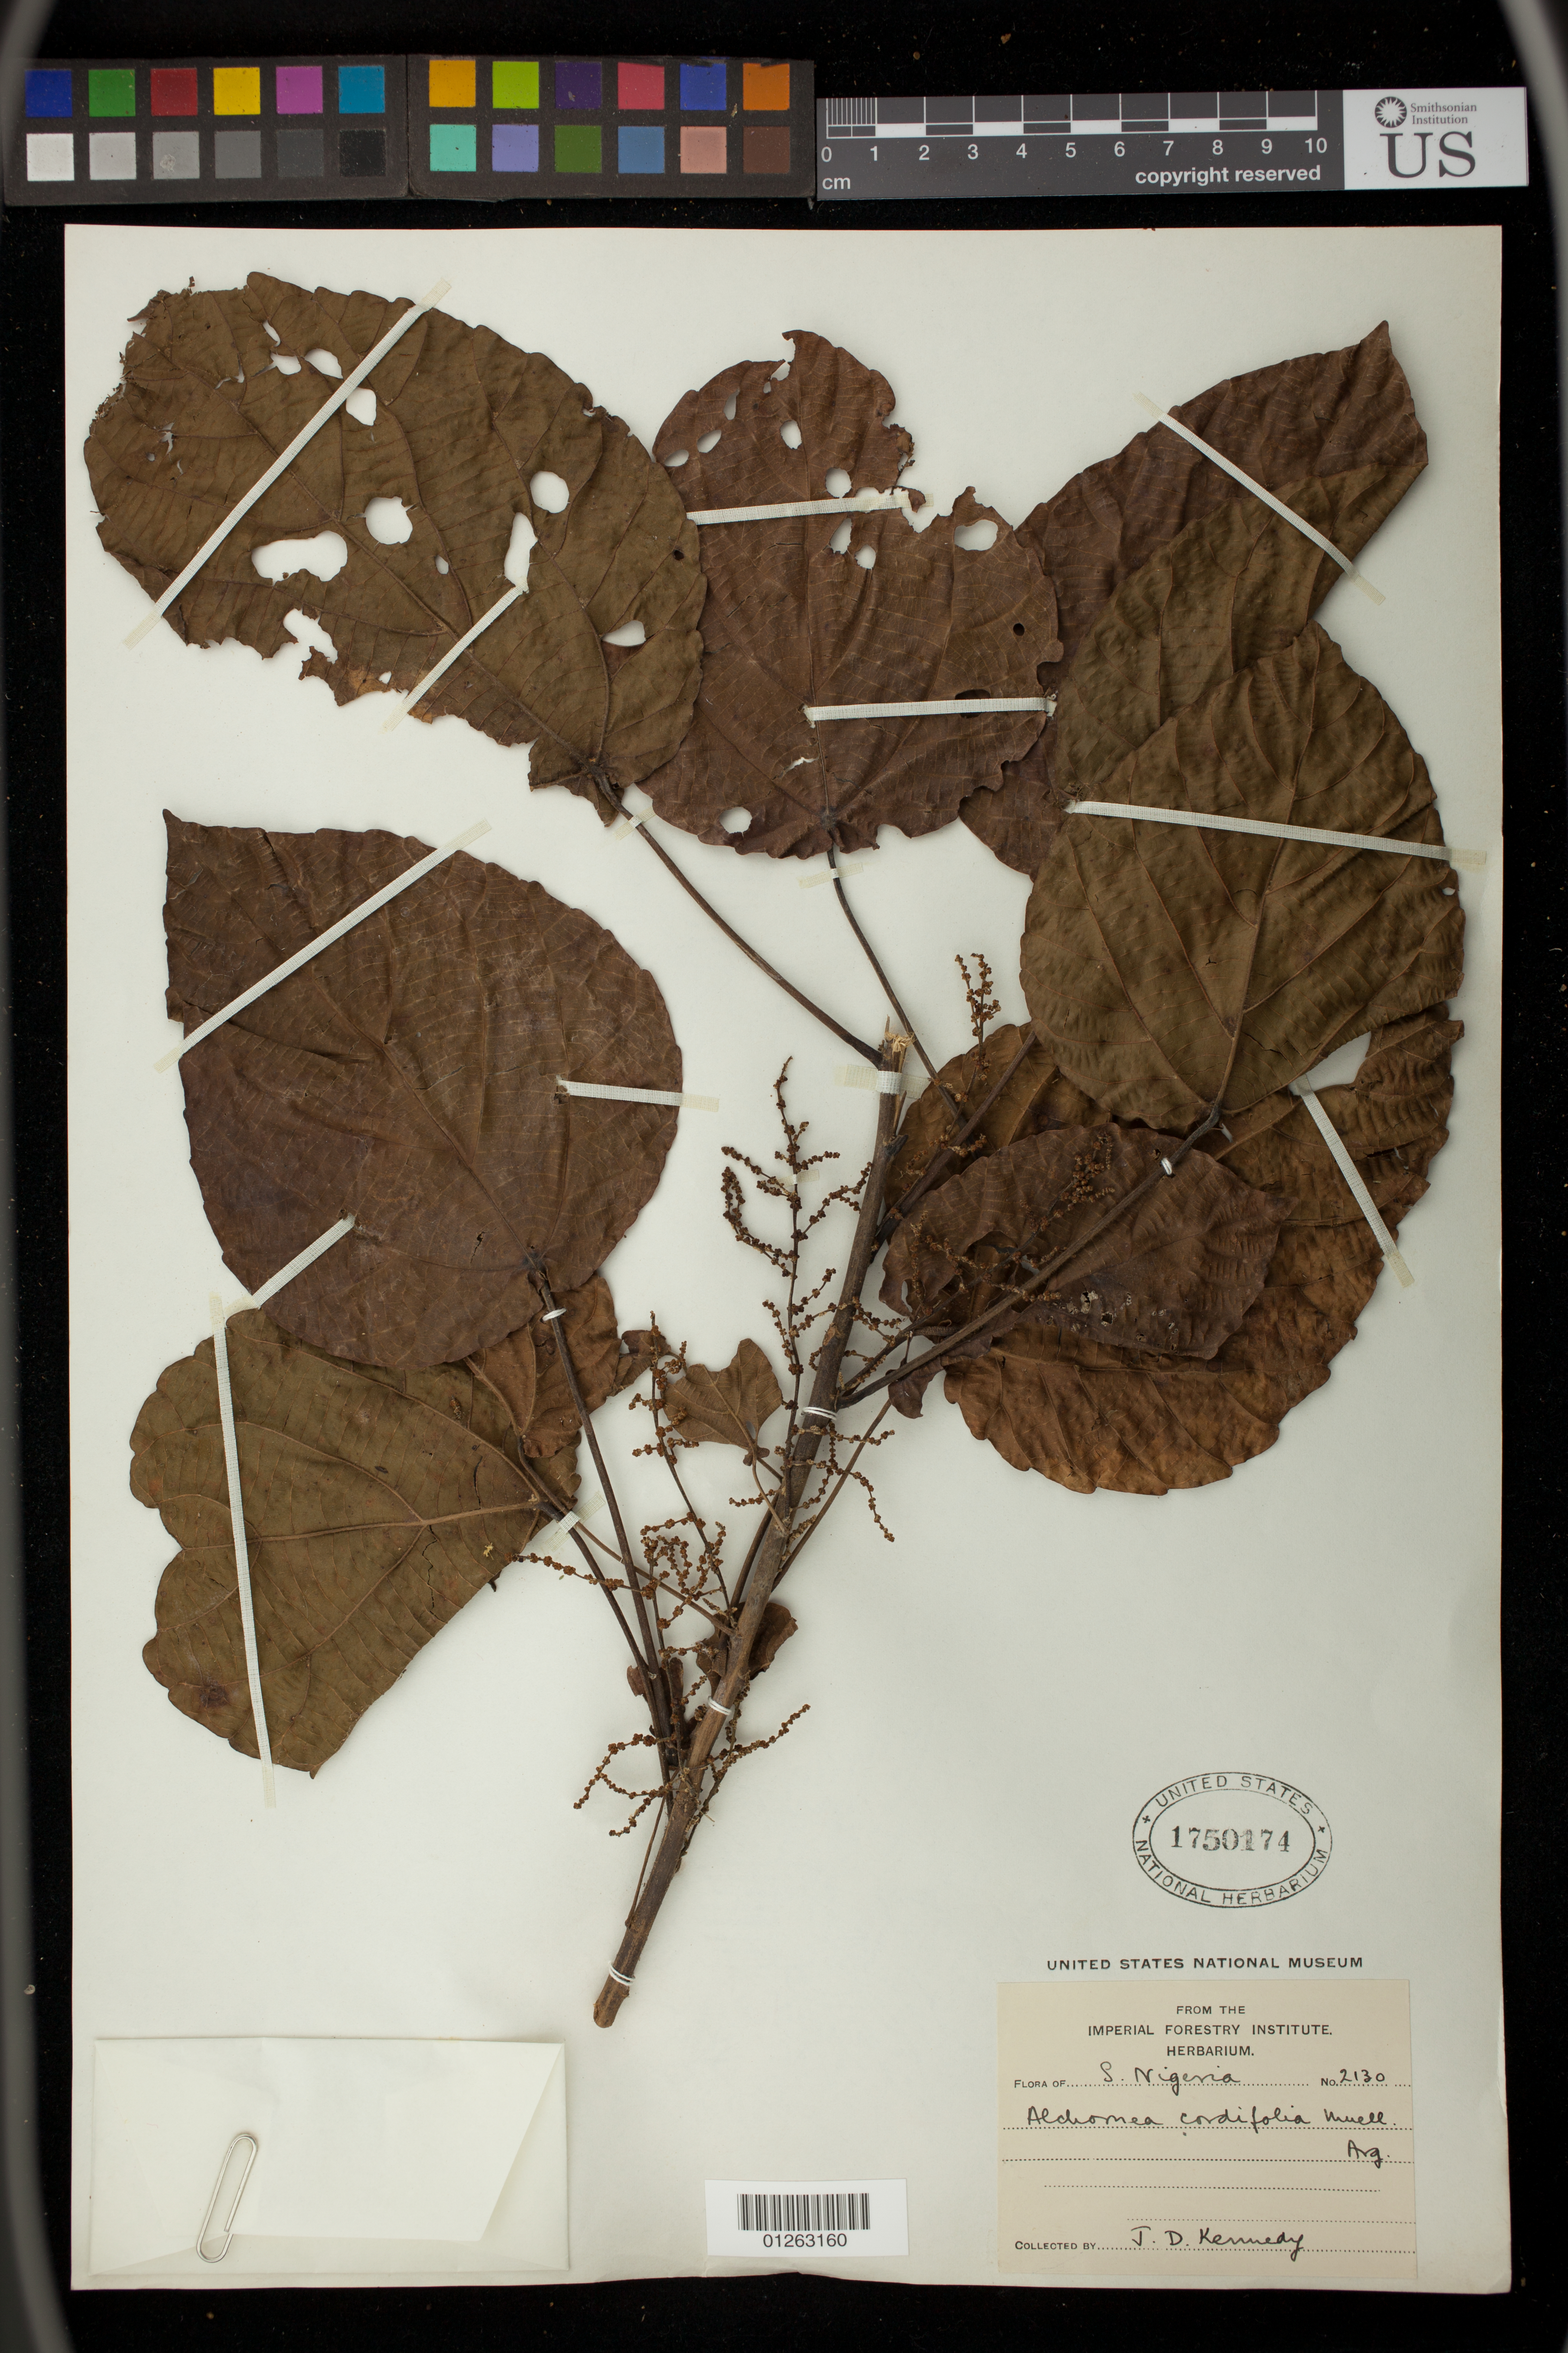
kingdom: Plantae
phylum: Tracheophyta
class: Magnoliopsida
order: Malpighiales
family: Euphorbiaceae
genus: Alchornea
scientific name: Alchornea cordifolia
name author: (Schumach. & Thonn.) Müll. Arg.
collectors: J. D. Kennedy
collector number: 2130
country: Nigeria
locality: South Nigeria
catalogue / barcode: US 1750174